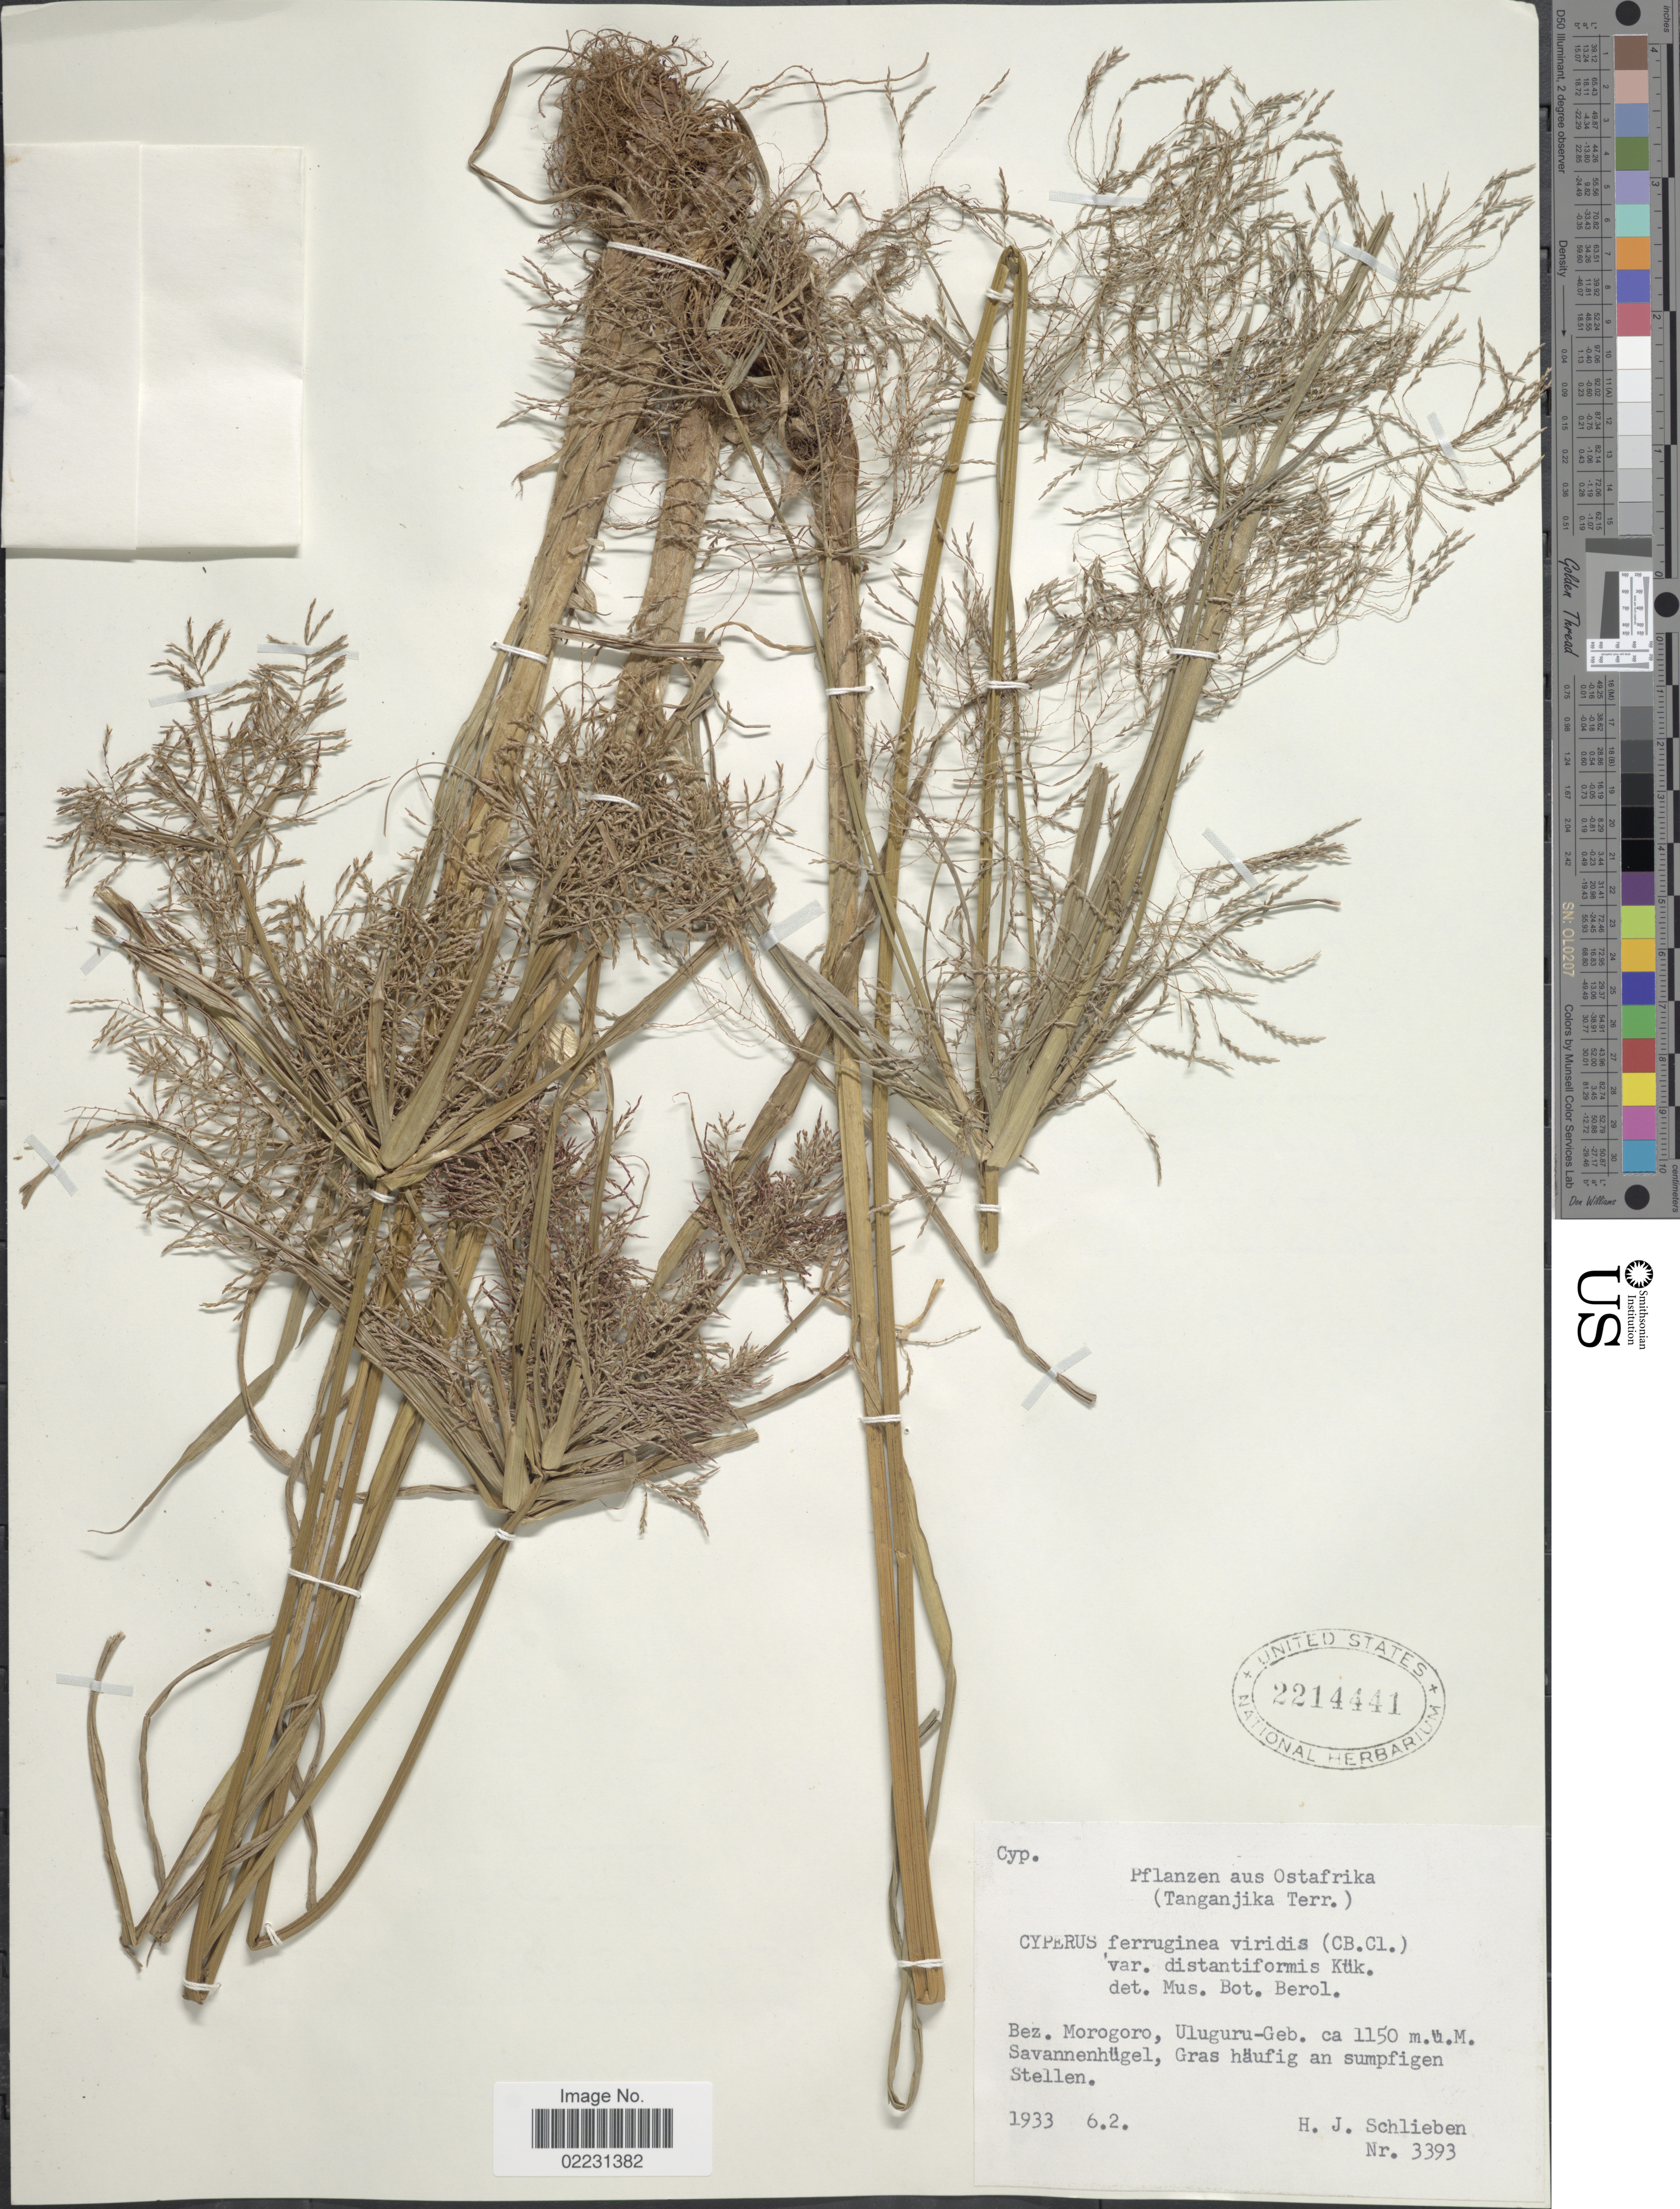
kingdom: Plantae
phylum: Tracheophyta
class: Liliopsida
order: Poales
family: Cyperaceae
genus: Cyperus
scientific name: Cyperus ferrugineoviridis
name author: (C.B. Clarke) Kük.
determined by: Strong, Mark T., (BOT), Smithsonian Institution - National Museum of Natural History (UNITED STATES)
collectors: H. J. Schlieben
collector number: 3393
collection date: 1933-02-06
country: Tanzania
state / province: Morogoro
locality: Bez. Morogoro Uluguru-Geb. Savannenhugel. Aus Ostafrika (Tanganjika Terr.).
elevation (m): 1150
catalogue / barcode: US 2214441